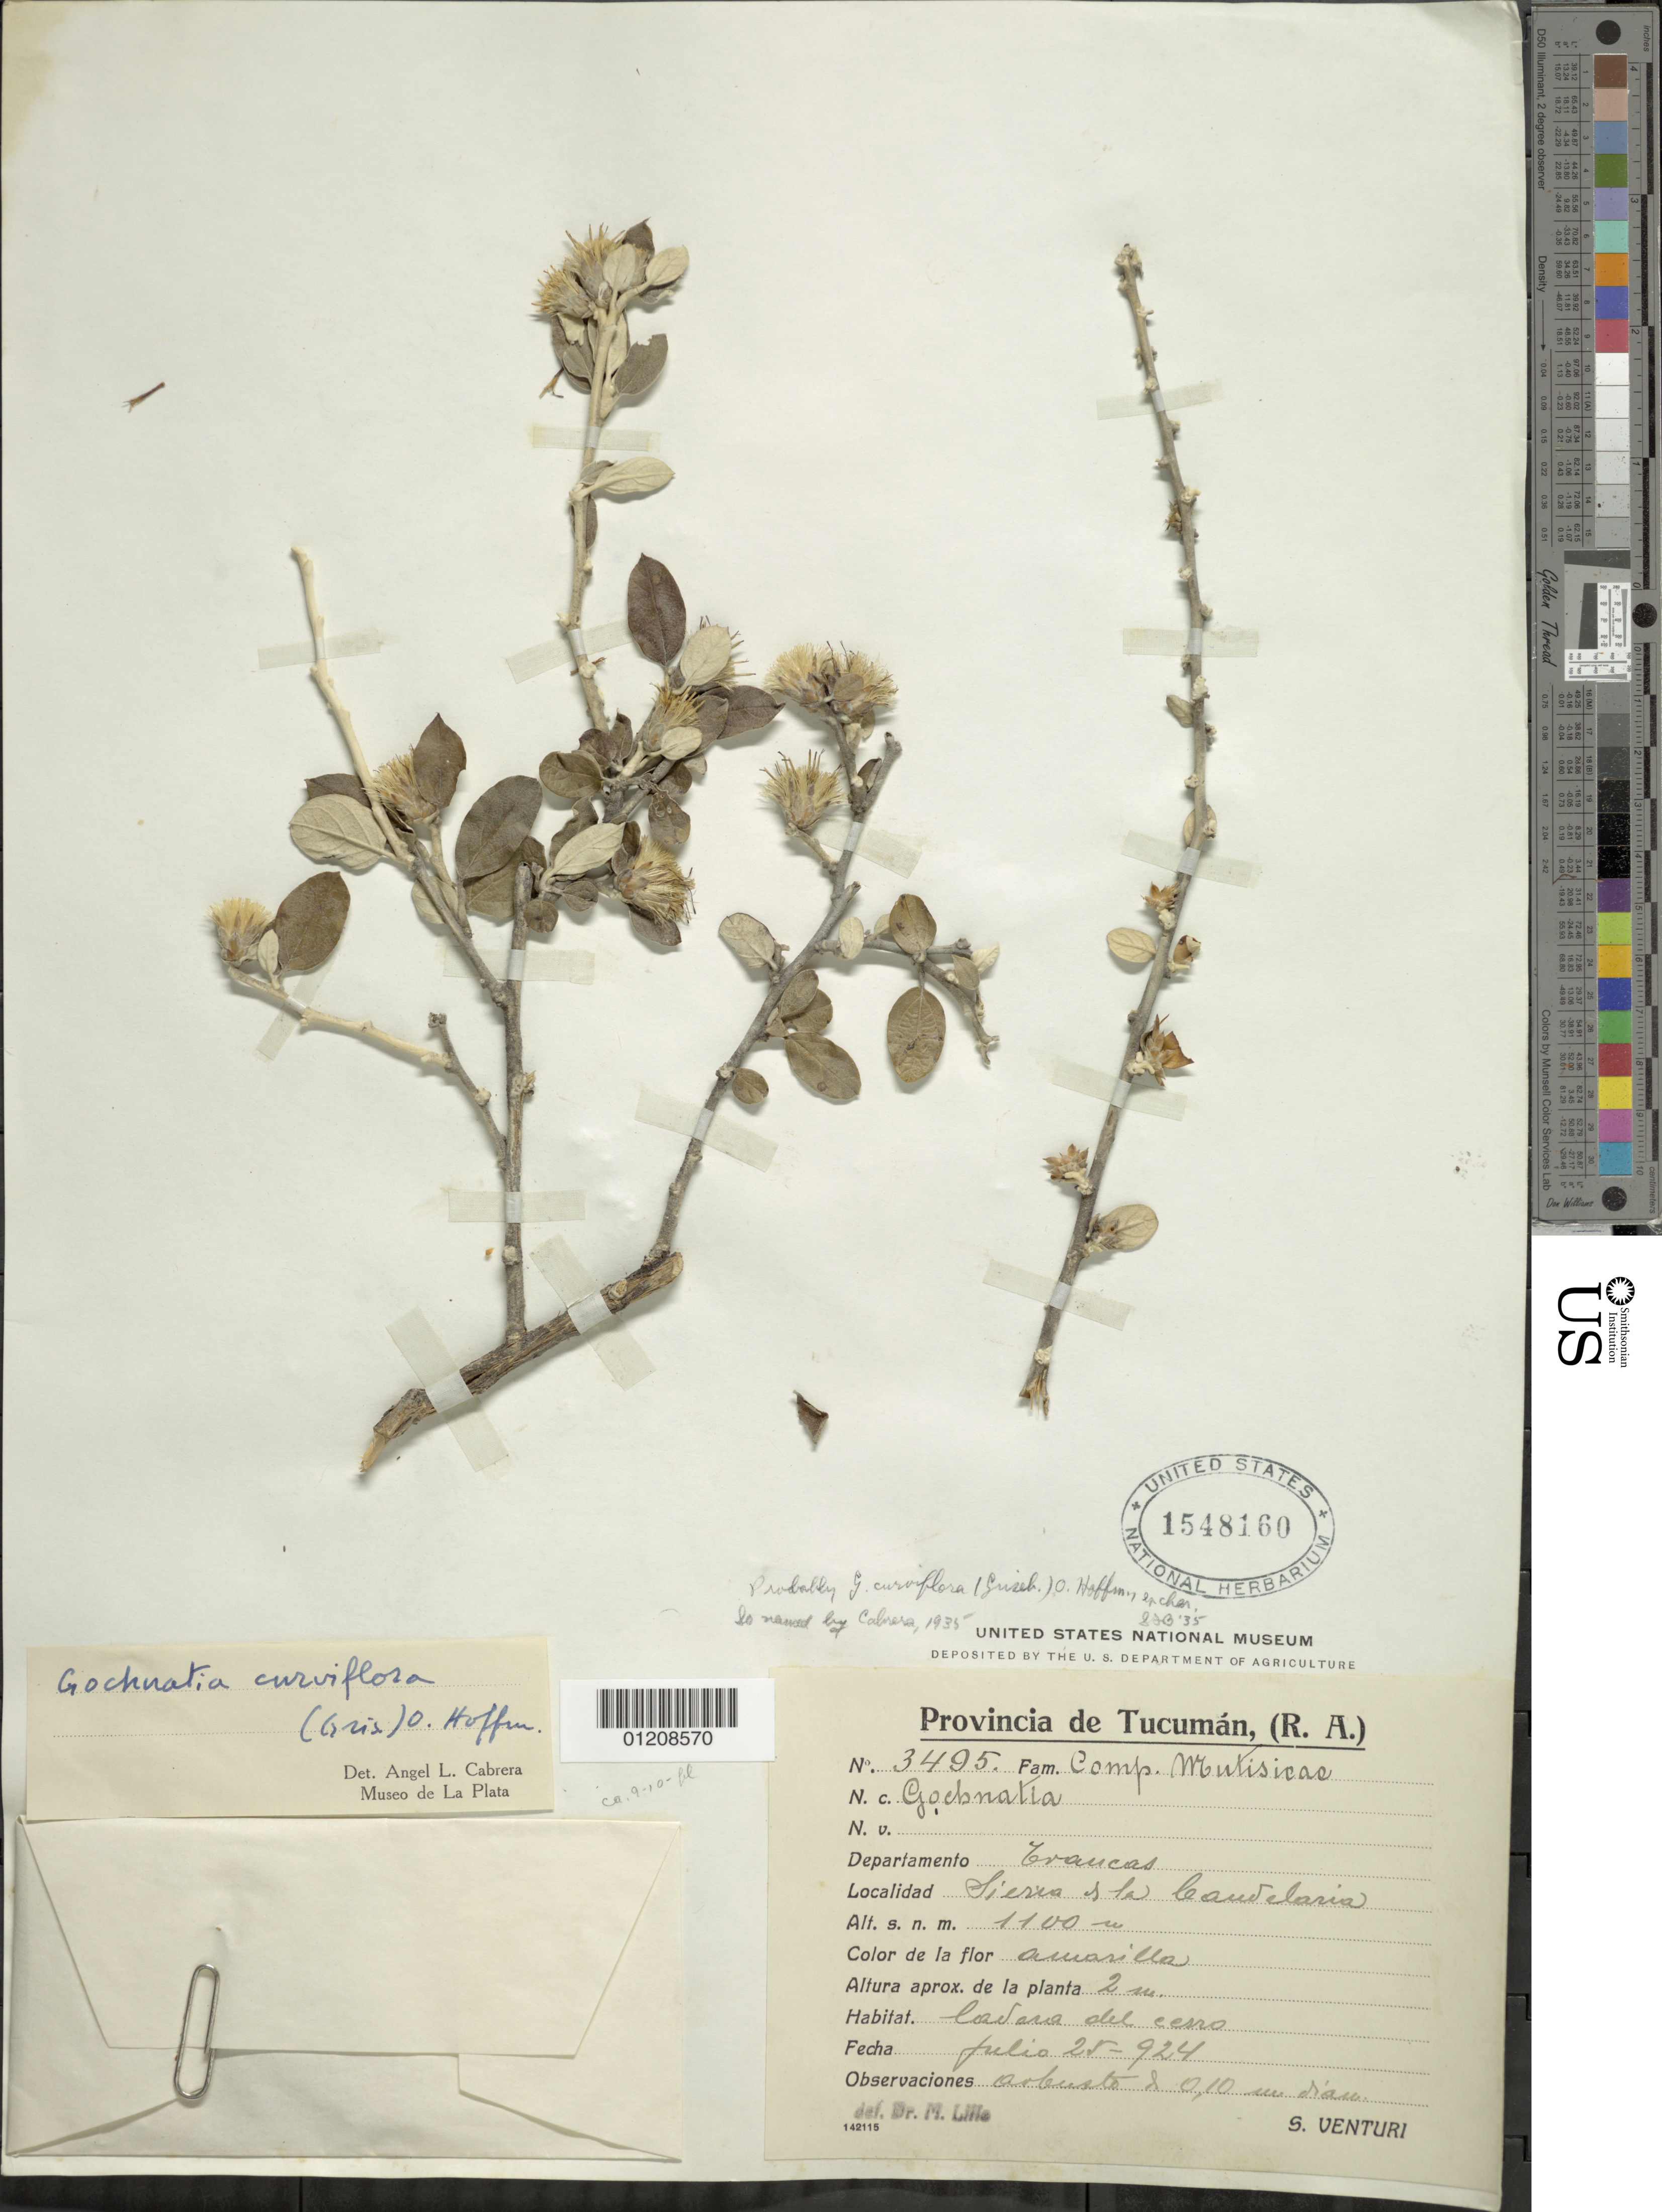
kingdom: Plantae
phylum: Tracheophyta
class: Magnoliopsida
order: Asterales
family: Asteraceae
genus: Gochnatia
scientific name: Gochnatia curviflora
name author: (Griseb.) O. Hoffm.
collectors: S. Venturi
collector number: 3495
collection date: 1924-07-25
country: Argentina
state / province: Tucuman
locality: Sierra de La Candelaria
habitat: cadera del cerro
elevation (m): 1100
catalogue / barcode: US 1548160